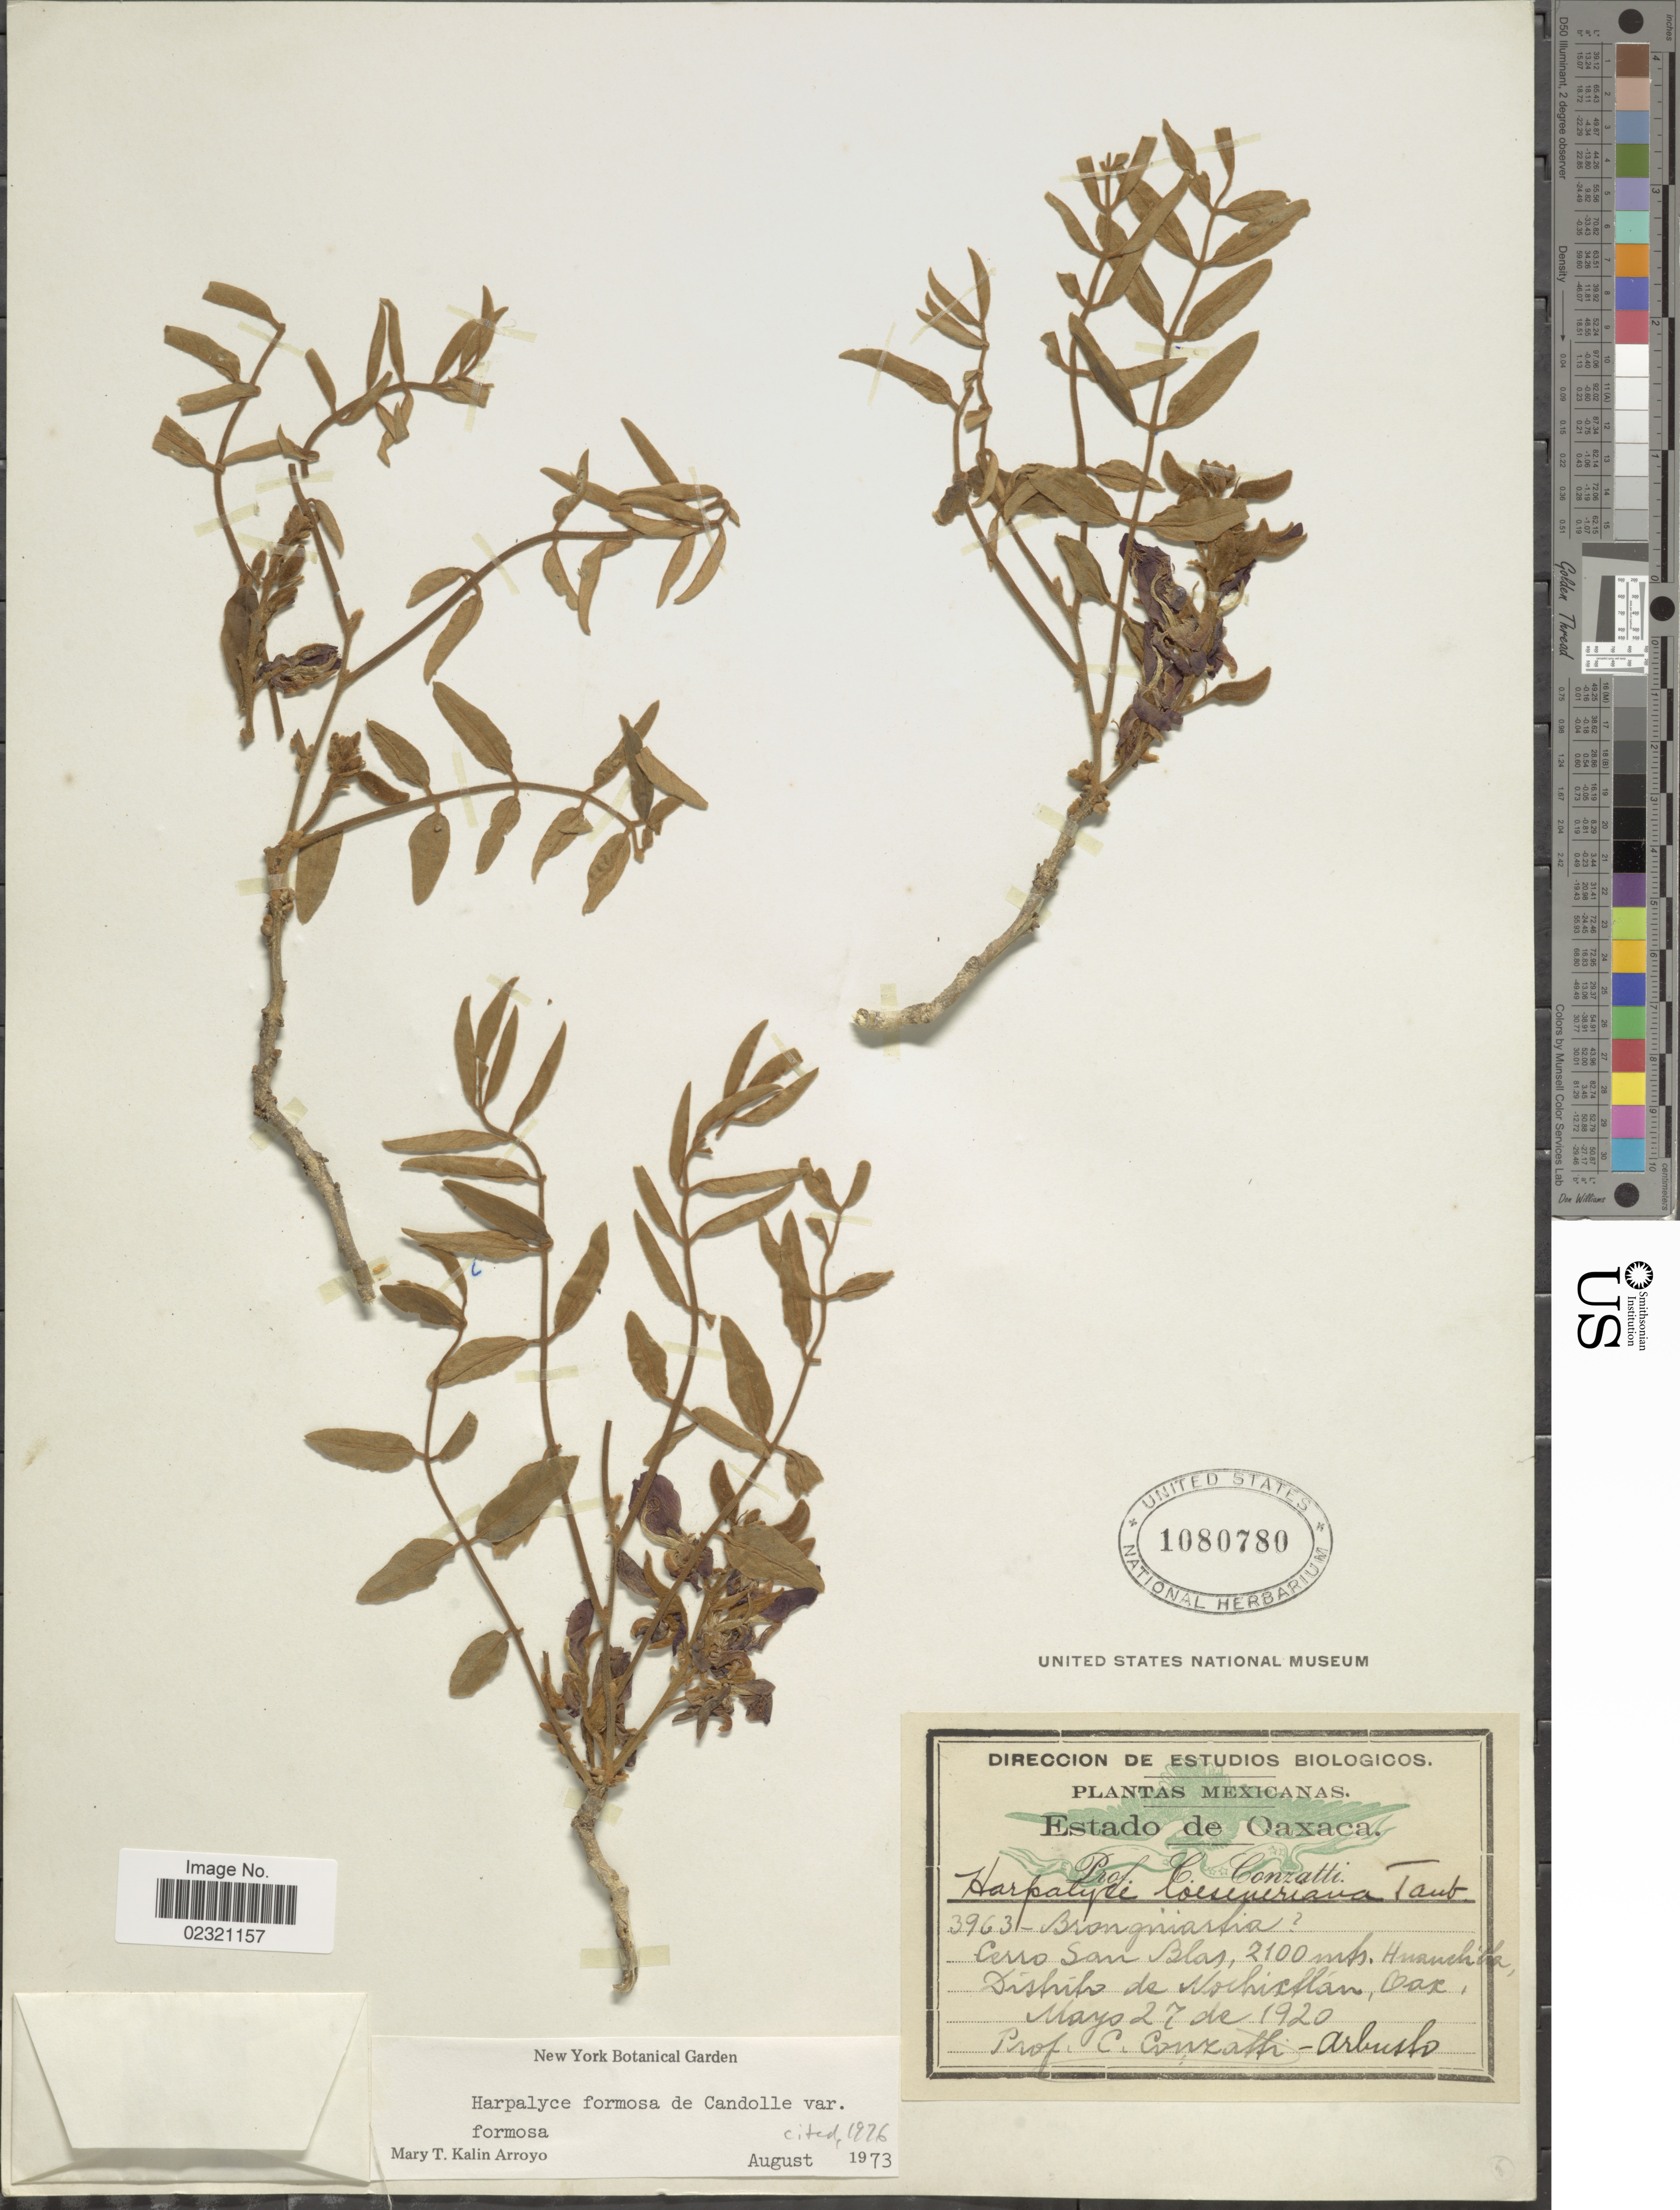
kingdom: Plantae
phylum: Tracheophyta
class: Magnoliopsida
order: Fabales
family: Fabaceae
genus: Harpalyce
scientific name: Harpalyce formosa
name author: DC.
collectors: C. Conzatti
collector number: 3963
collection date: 1920-05-27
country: Mexico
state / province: Oaxaca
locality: Cerro San Blas, Huanchilla, Distrito de Nochixtlán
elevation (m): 2100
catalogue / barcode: US 1080780